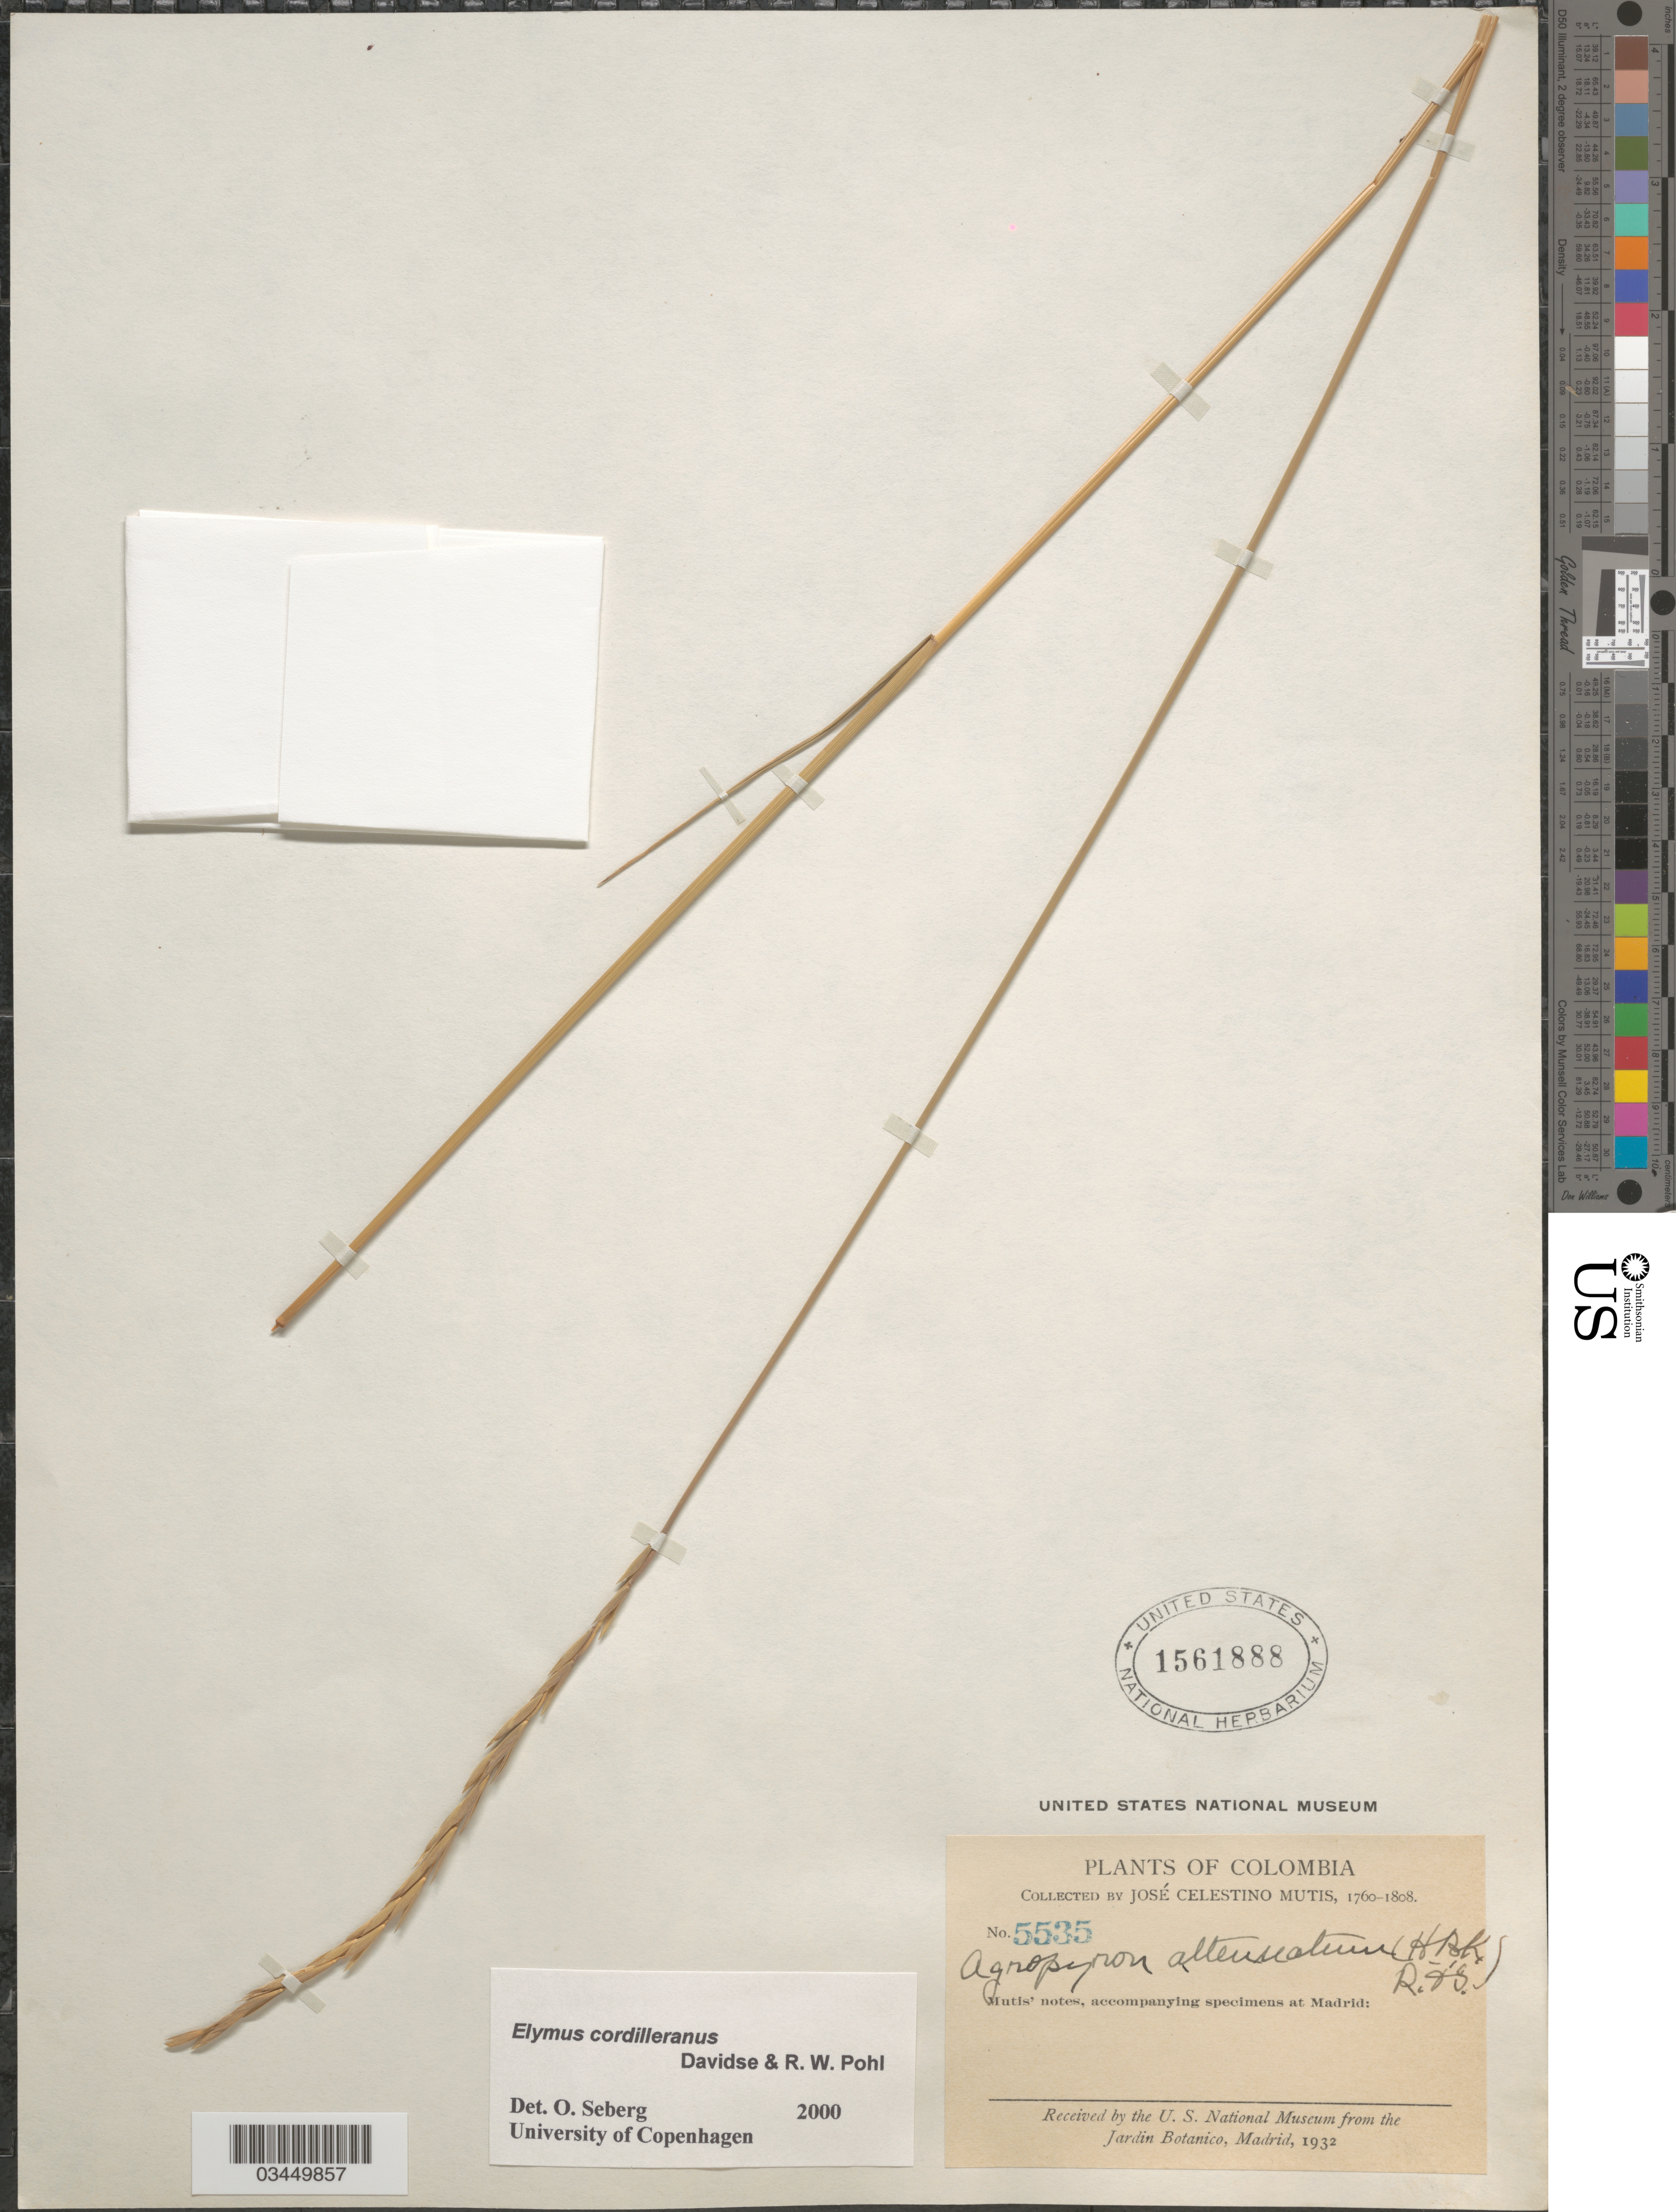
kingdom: Plantae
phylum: Tracheophyta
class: Liliopsida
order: Poales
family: Poaceae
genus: Elymus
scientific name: Elymus cordilleranus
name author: Davidse & R.W. Pohl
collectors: J. C. B. Mutis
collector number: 5535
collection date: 1760/1808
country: Colombia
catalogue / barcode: US 1561888